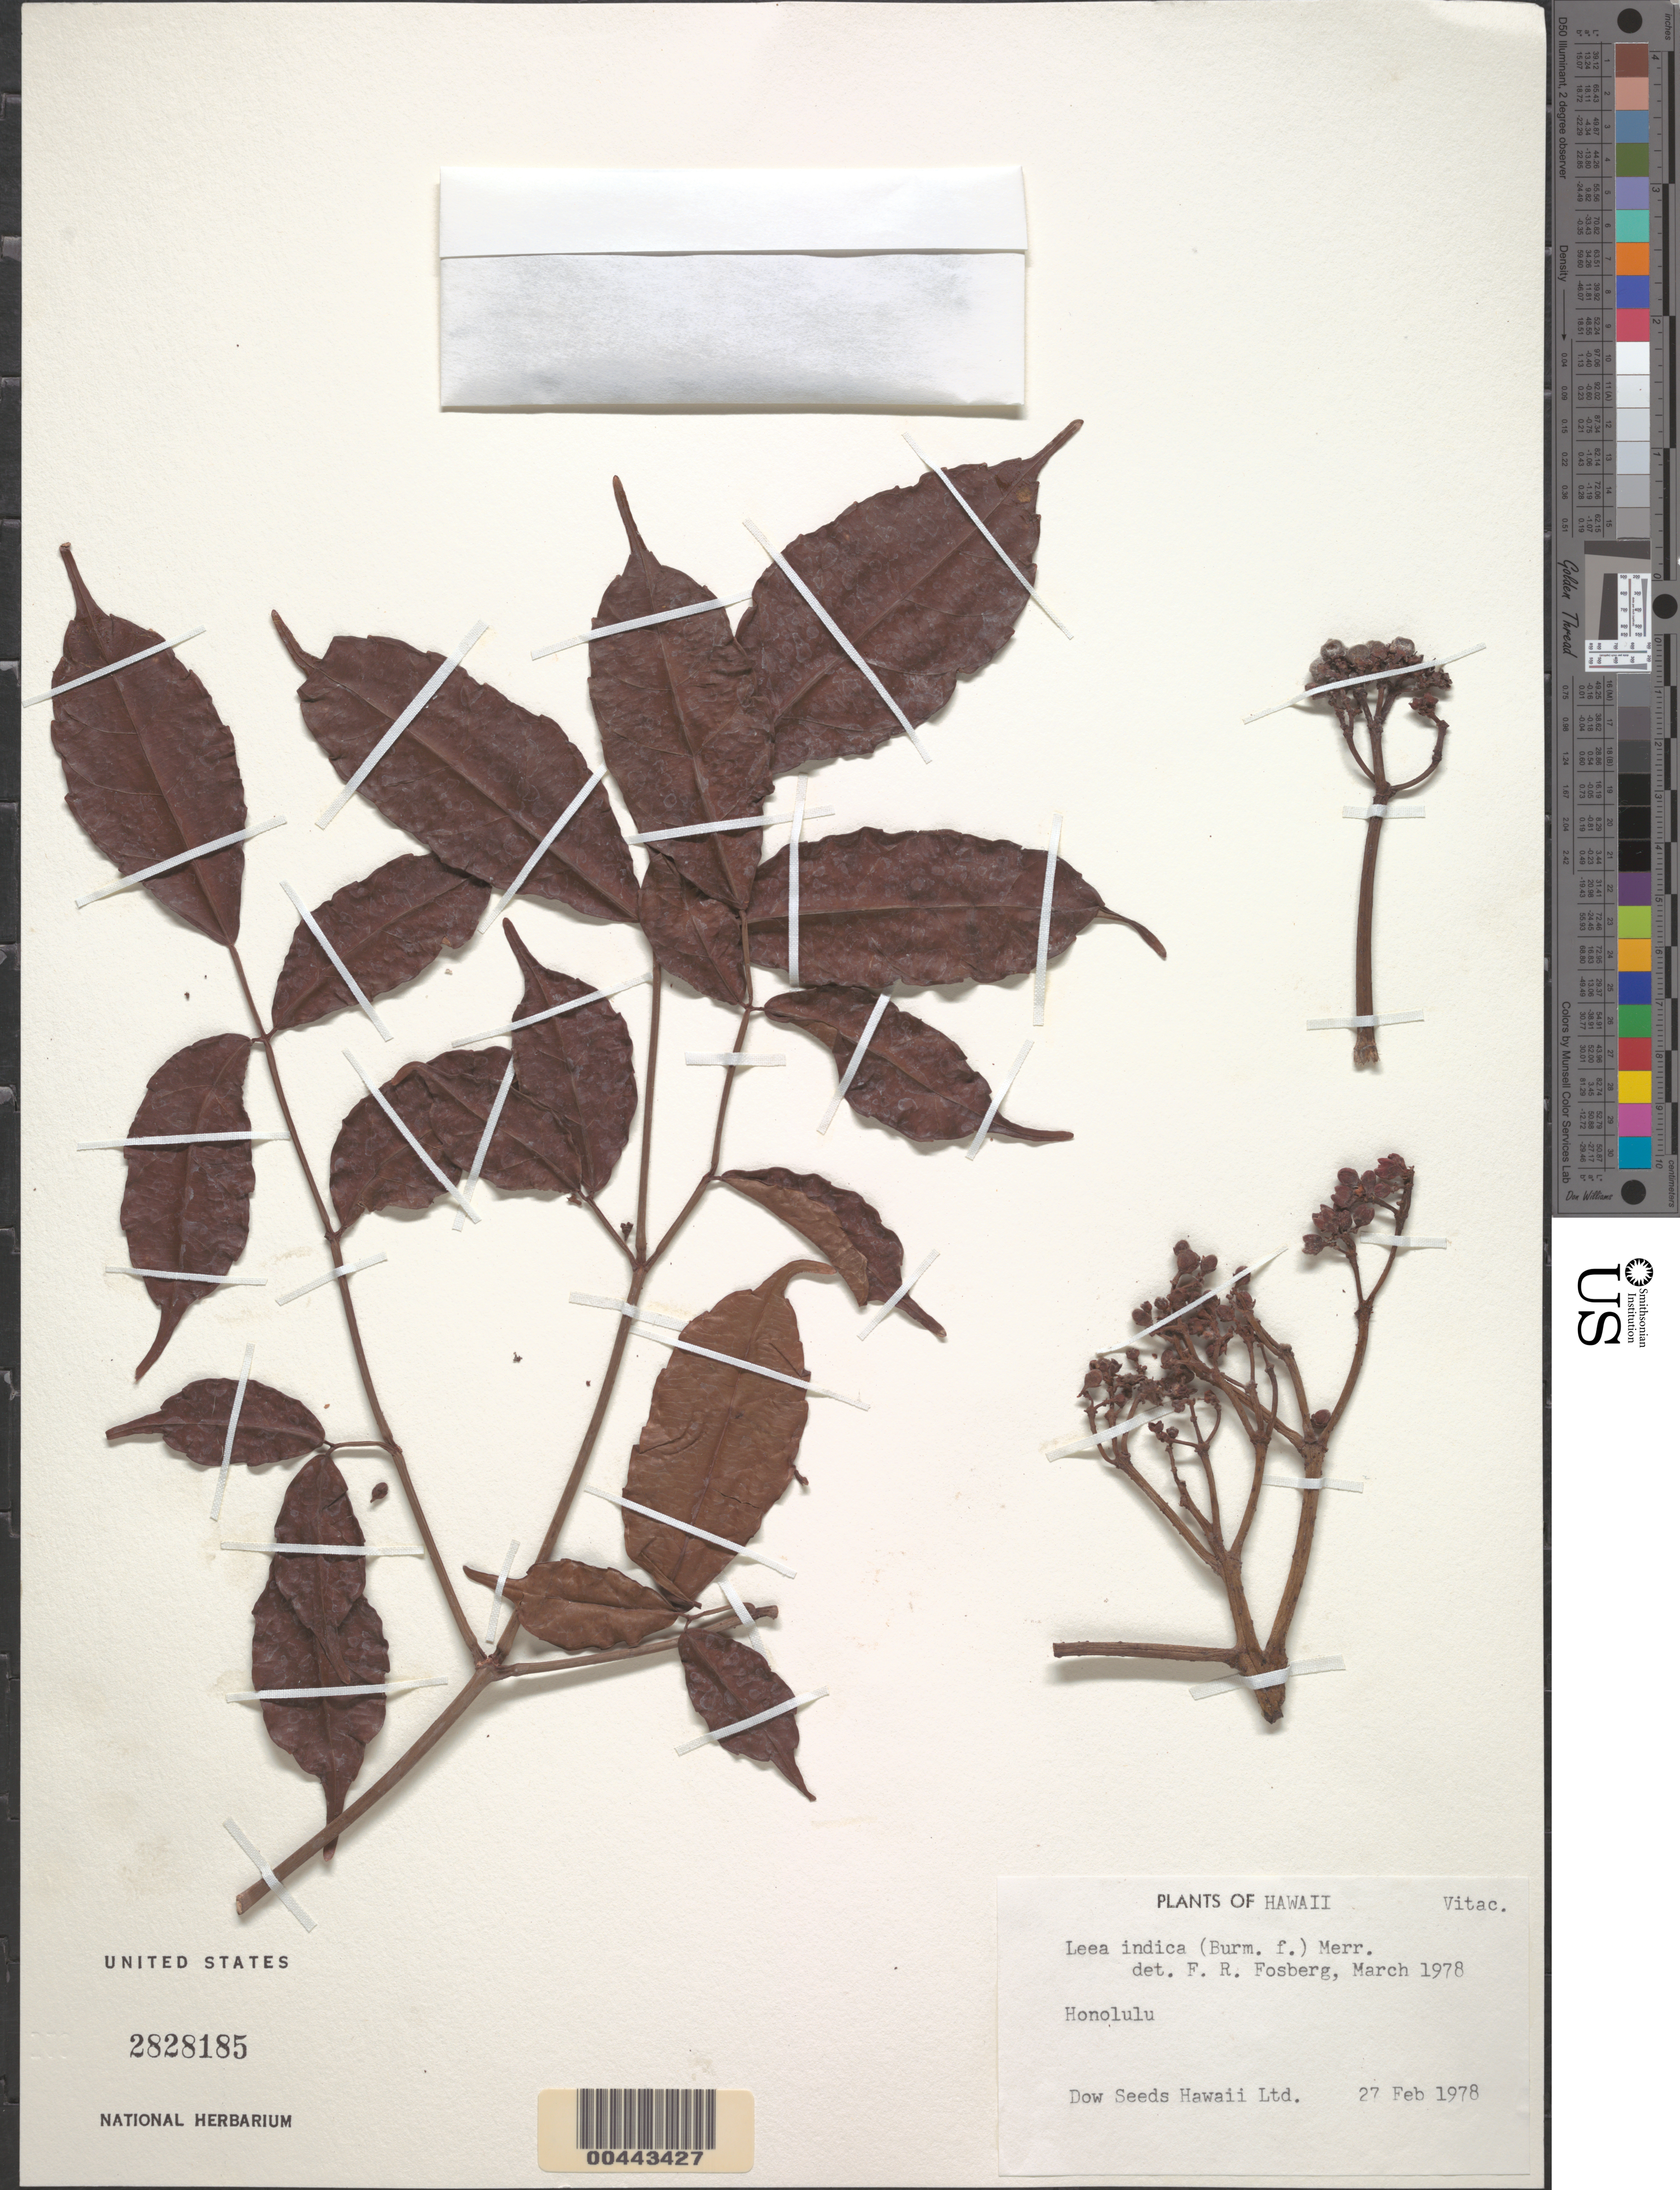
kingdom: Plantae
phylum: Tracheophyta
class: Magnoliopsida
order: Vitales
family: Vitaceae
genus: Leea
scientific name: Leea indica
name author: (Burm. f.) Merr.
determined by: Fosberg, F. R.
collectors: ex Dow Seeds Hawaii Ltd.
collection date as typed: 27 Feb 1978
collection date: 1978-02-27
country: United States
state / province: Hawaii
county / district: Honolulu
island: Oahu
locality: Honolulu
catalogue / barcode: US 2828185